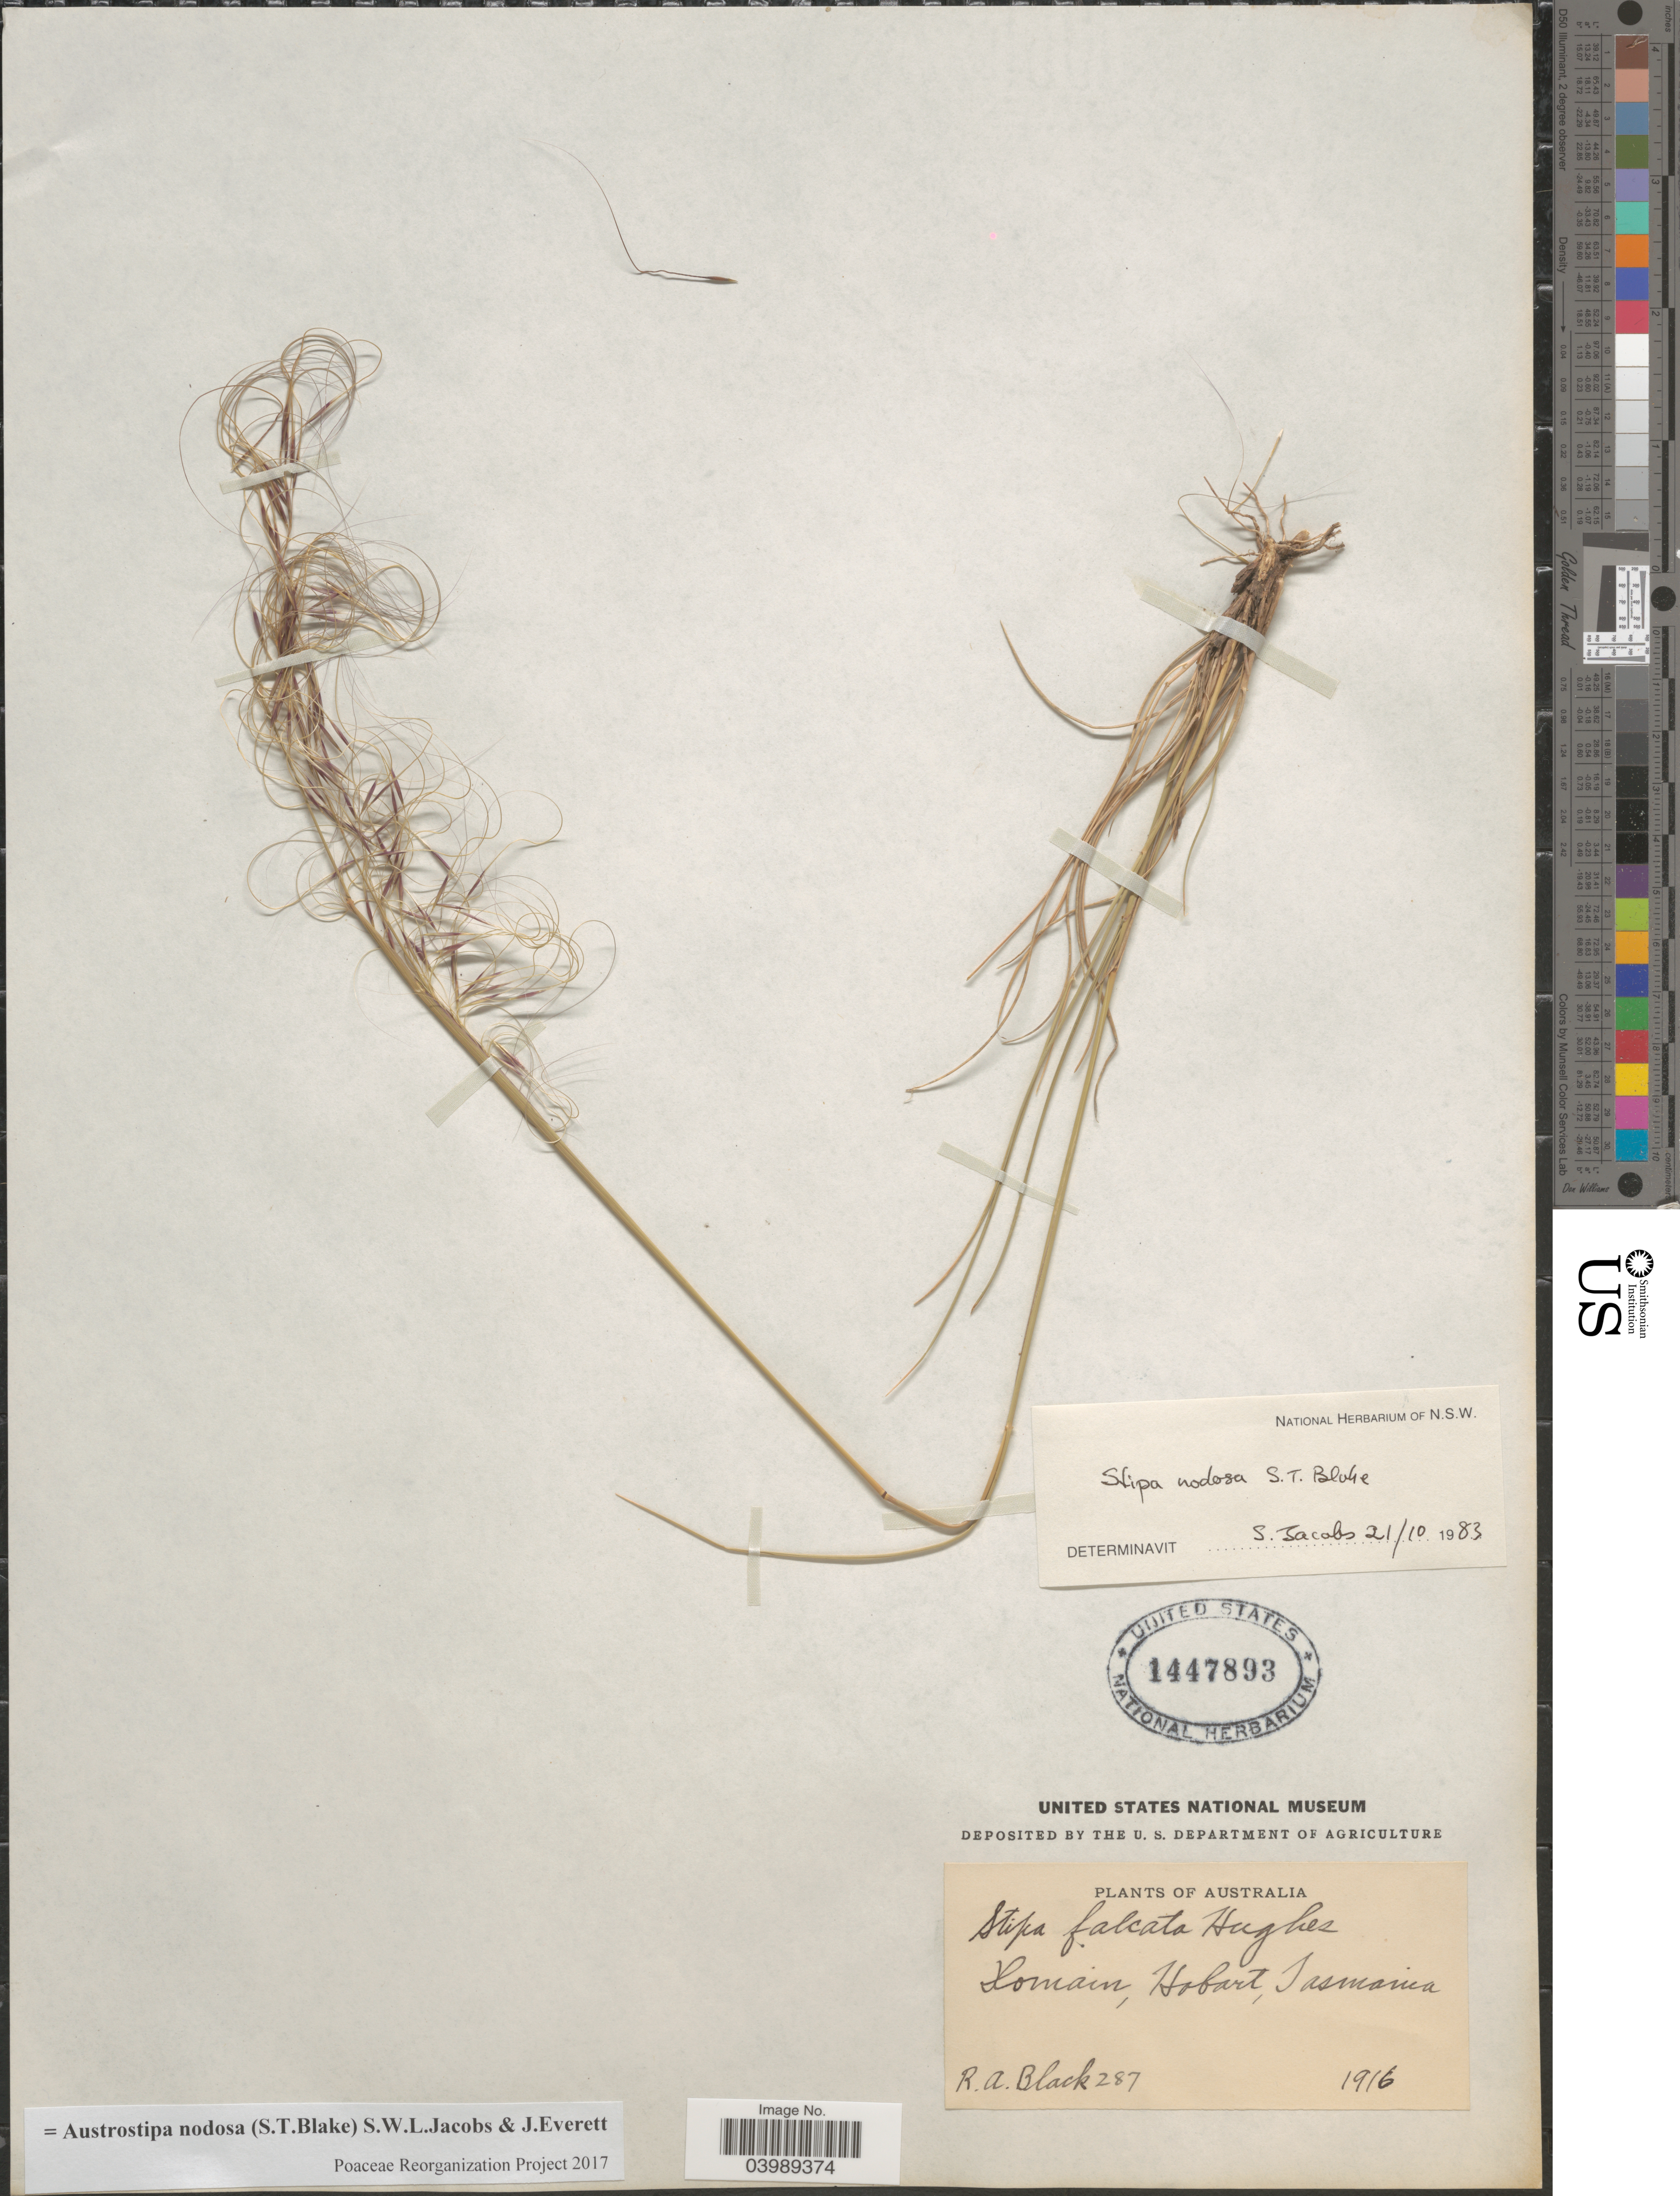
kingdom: Plantae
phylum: Tracheophyta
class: Liliopsida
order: Poales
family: Poaceae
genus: Austrostipa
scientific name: Austrostipa nodosa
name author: (S.T. Blake) S.W.L. Jacobs & J. Everett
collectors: R. A. Black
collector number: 287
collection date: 1916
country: Australia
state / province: Tasmania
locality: Romain, Hobart.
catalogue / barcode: US 1447893